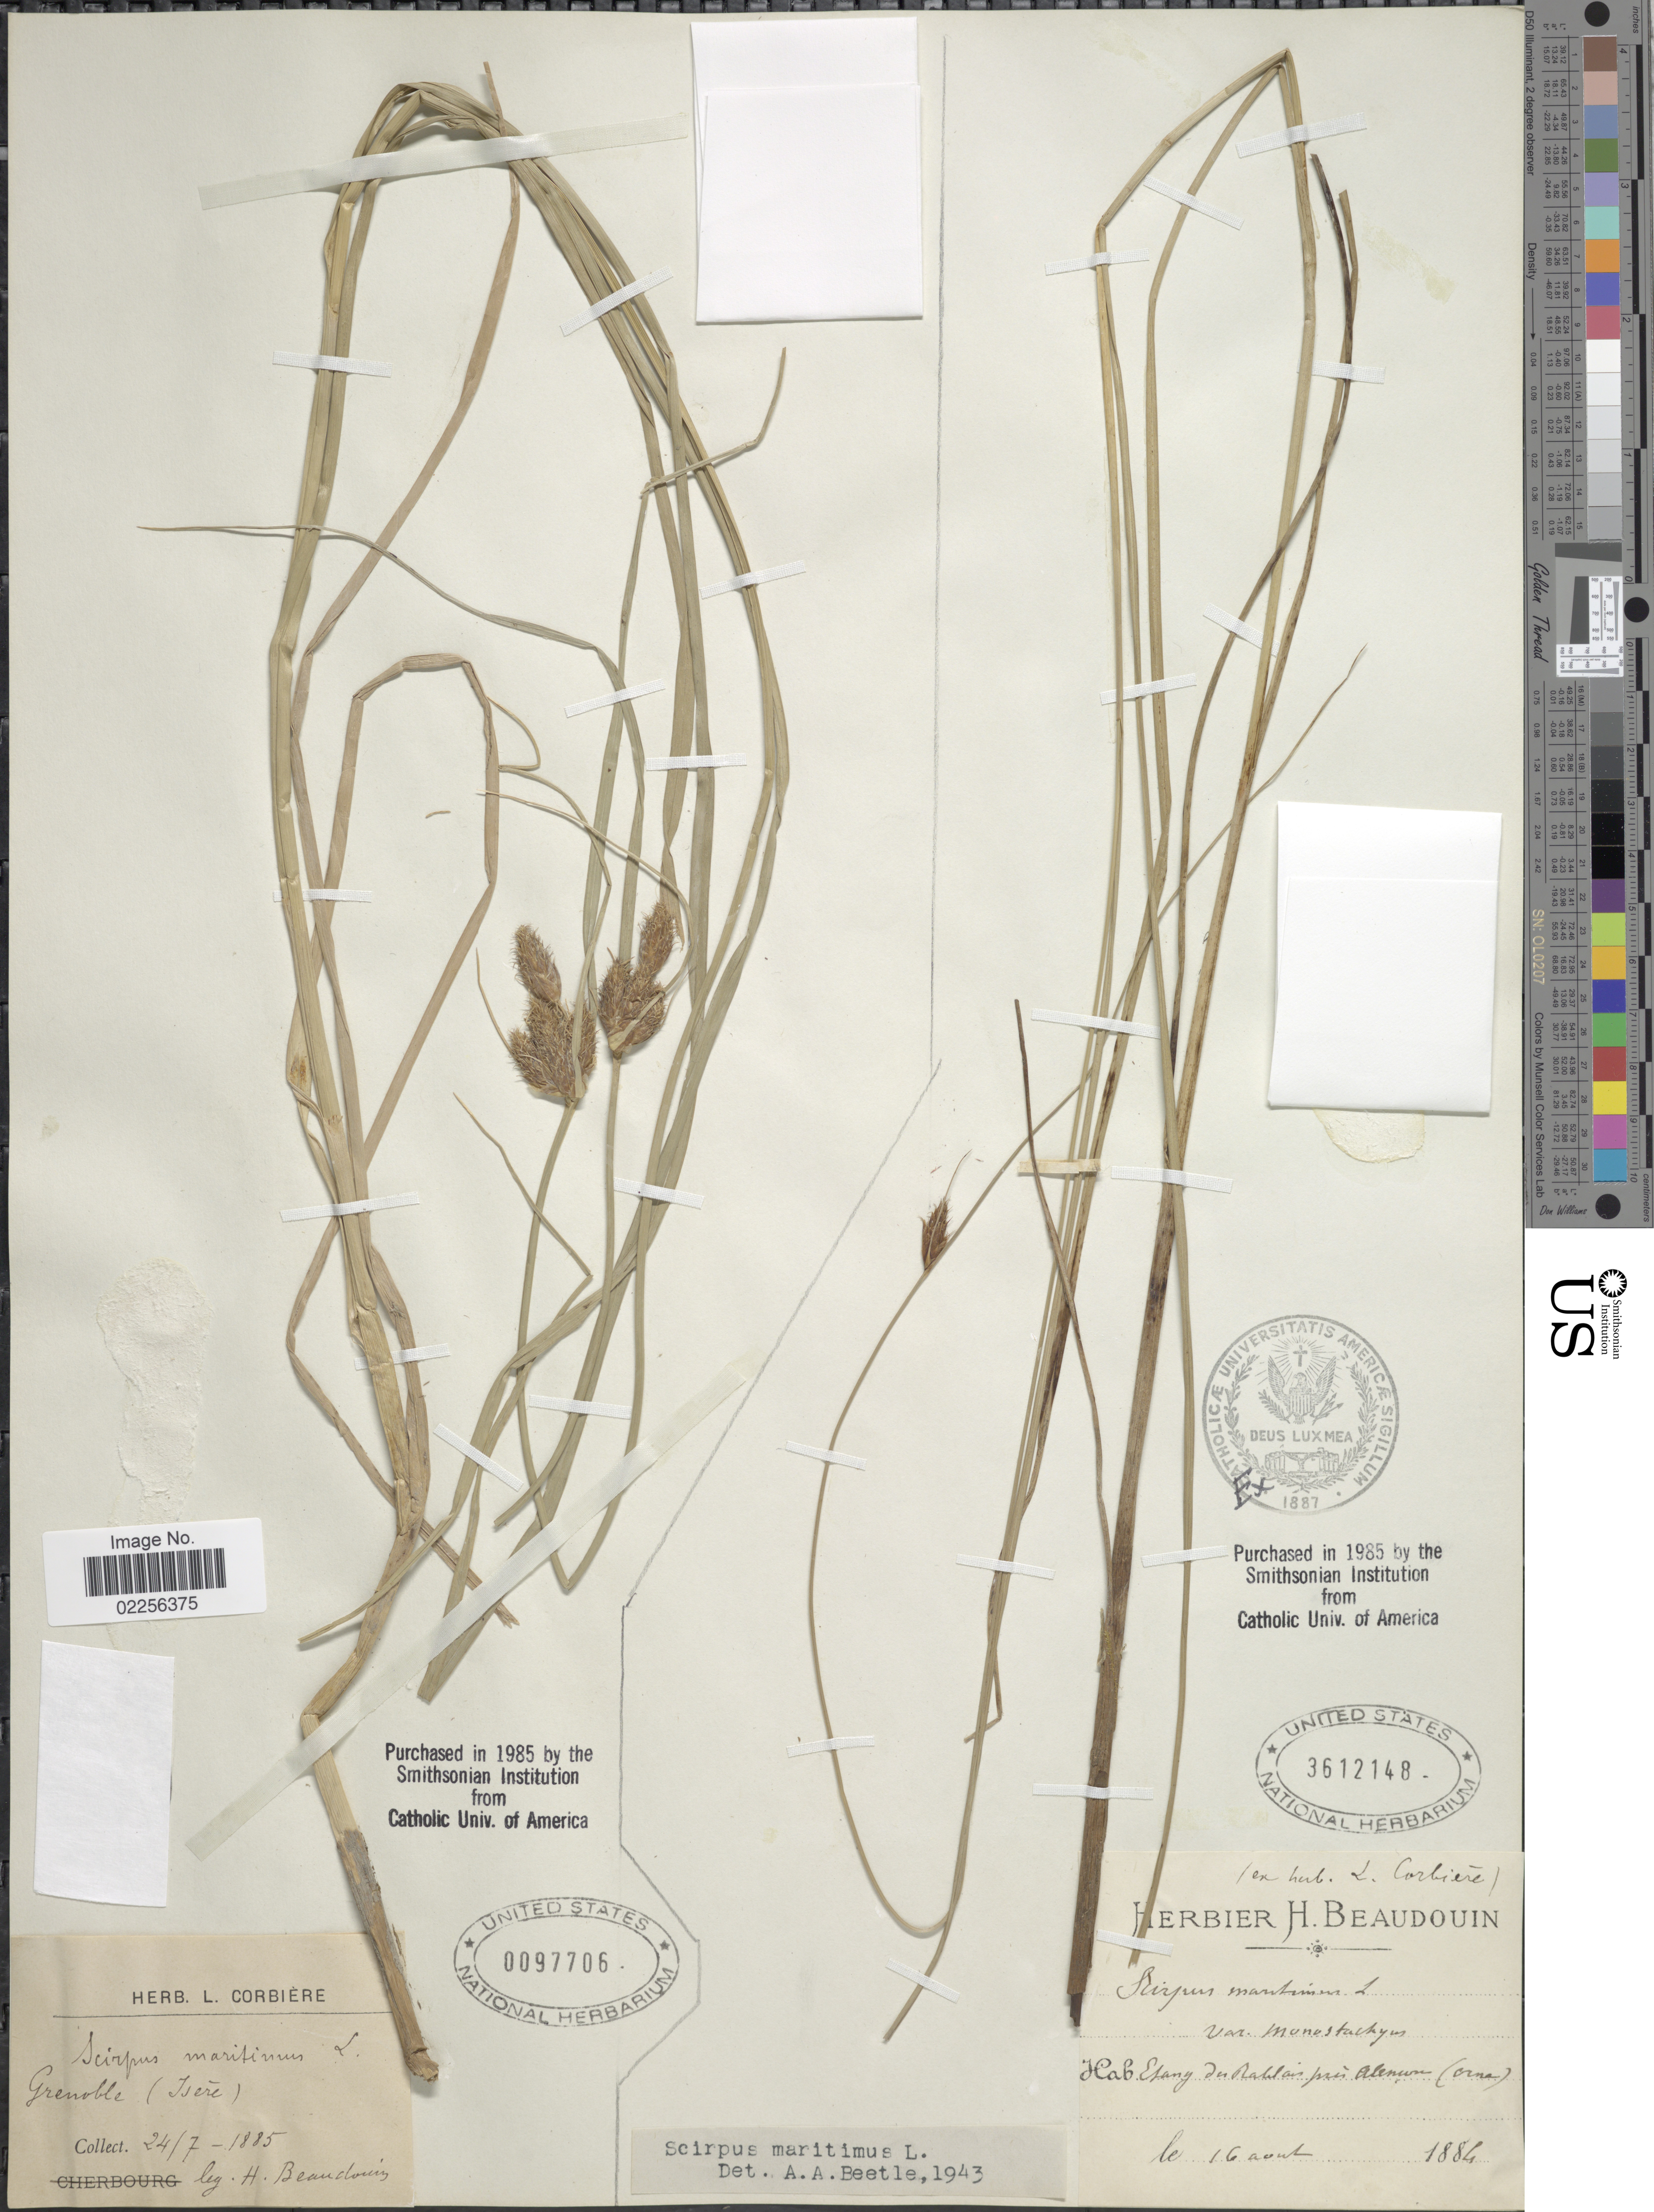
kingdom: Plantae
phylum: Tracheophyta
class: Liliopsida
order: Poales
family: Cyperaceae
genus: Bolboschoenus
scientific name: Bolboschoenus maritimus subsp. maritimus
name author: (L.) Palla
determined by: Strong, Mark T., (BOT), Smithsonian Institution - National Museum of Natural History (UNITED STATES)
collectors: Beaudouin, H.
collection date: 1885-07-24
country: France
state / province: Auvergne-Rhône-Alpes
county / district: Isère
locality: Grenoble (Isére)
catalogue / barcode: US 97706